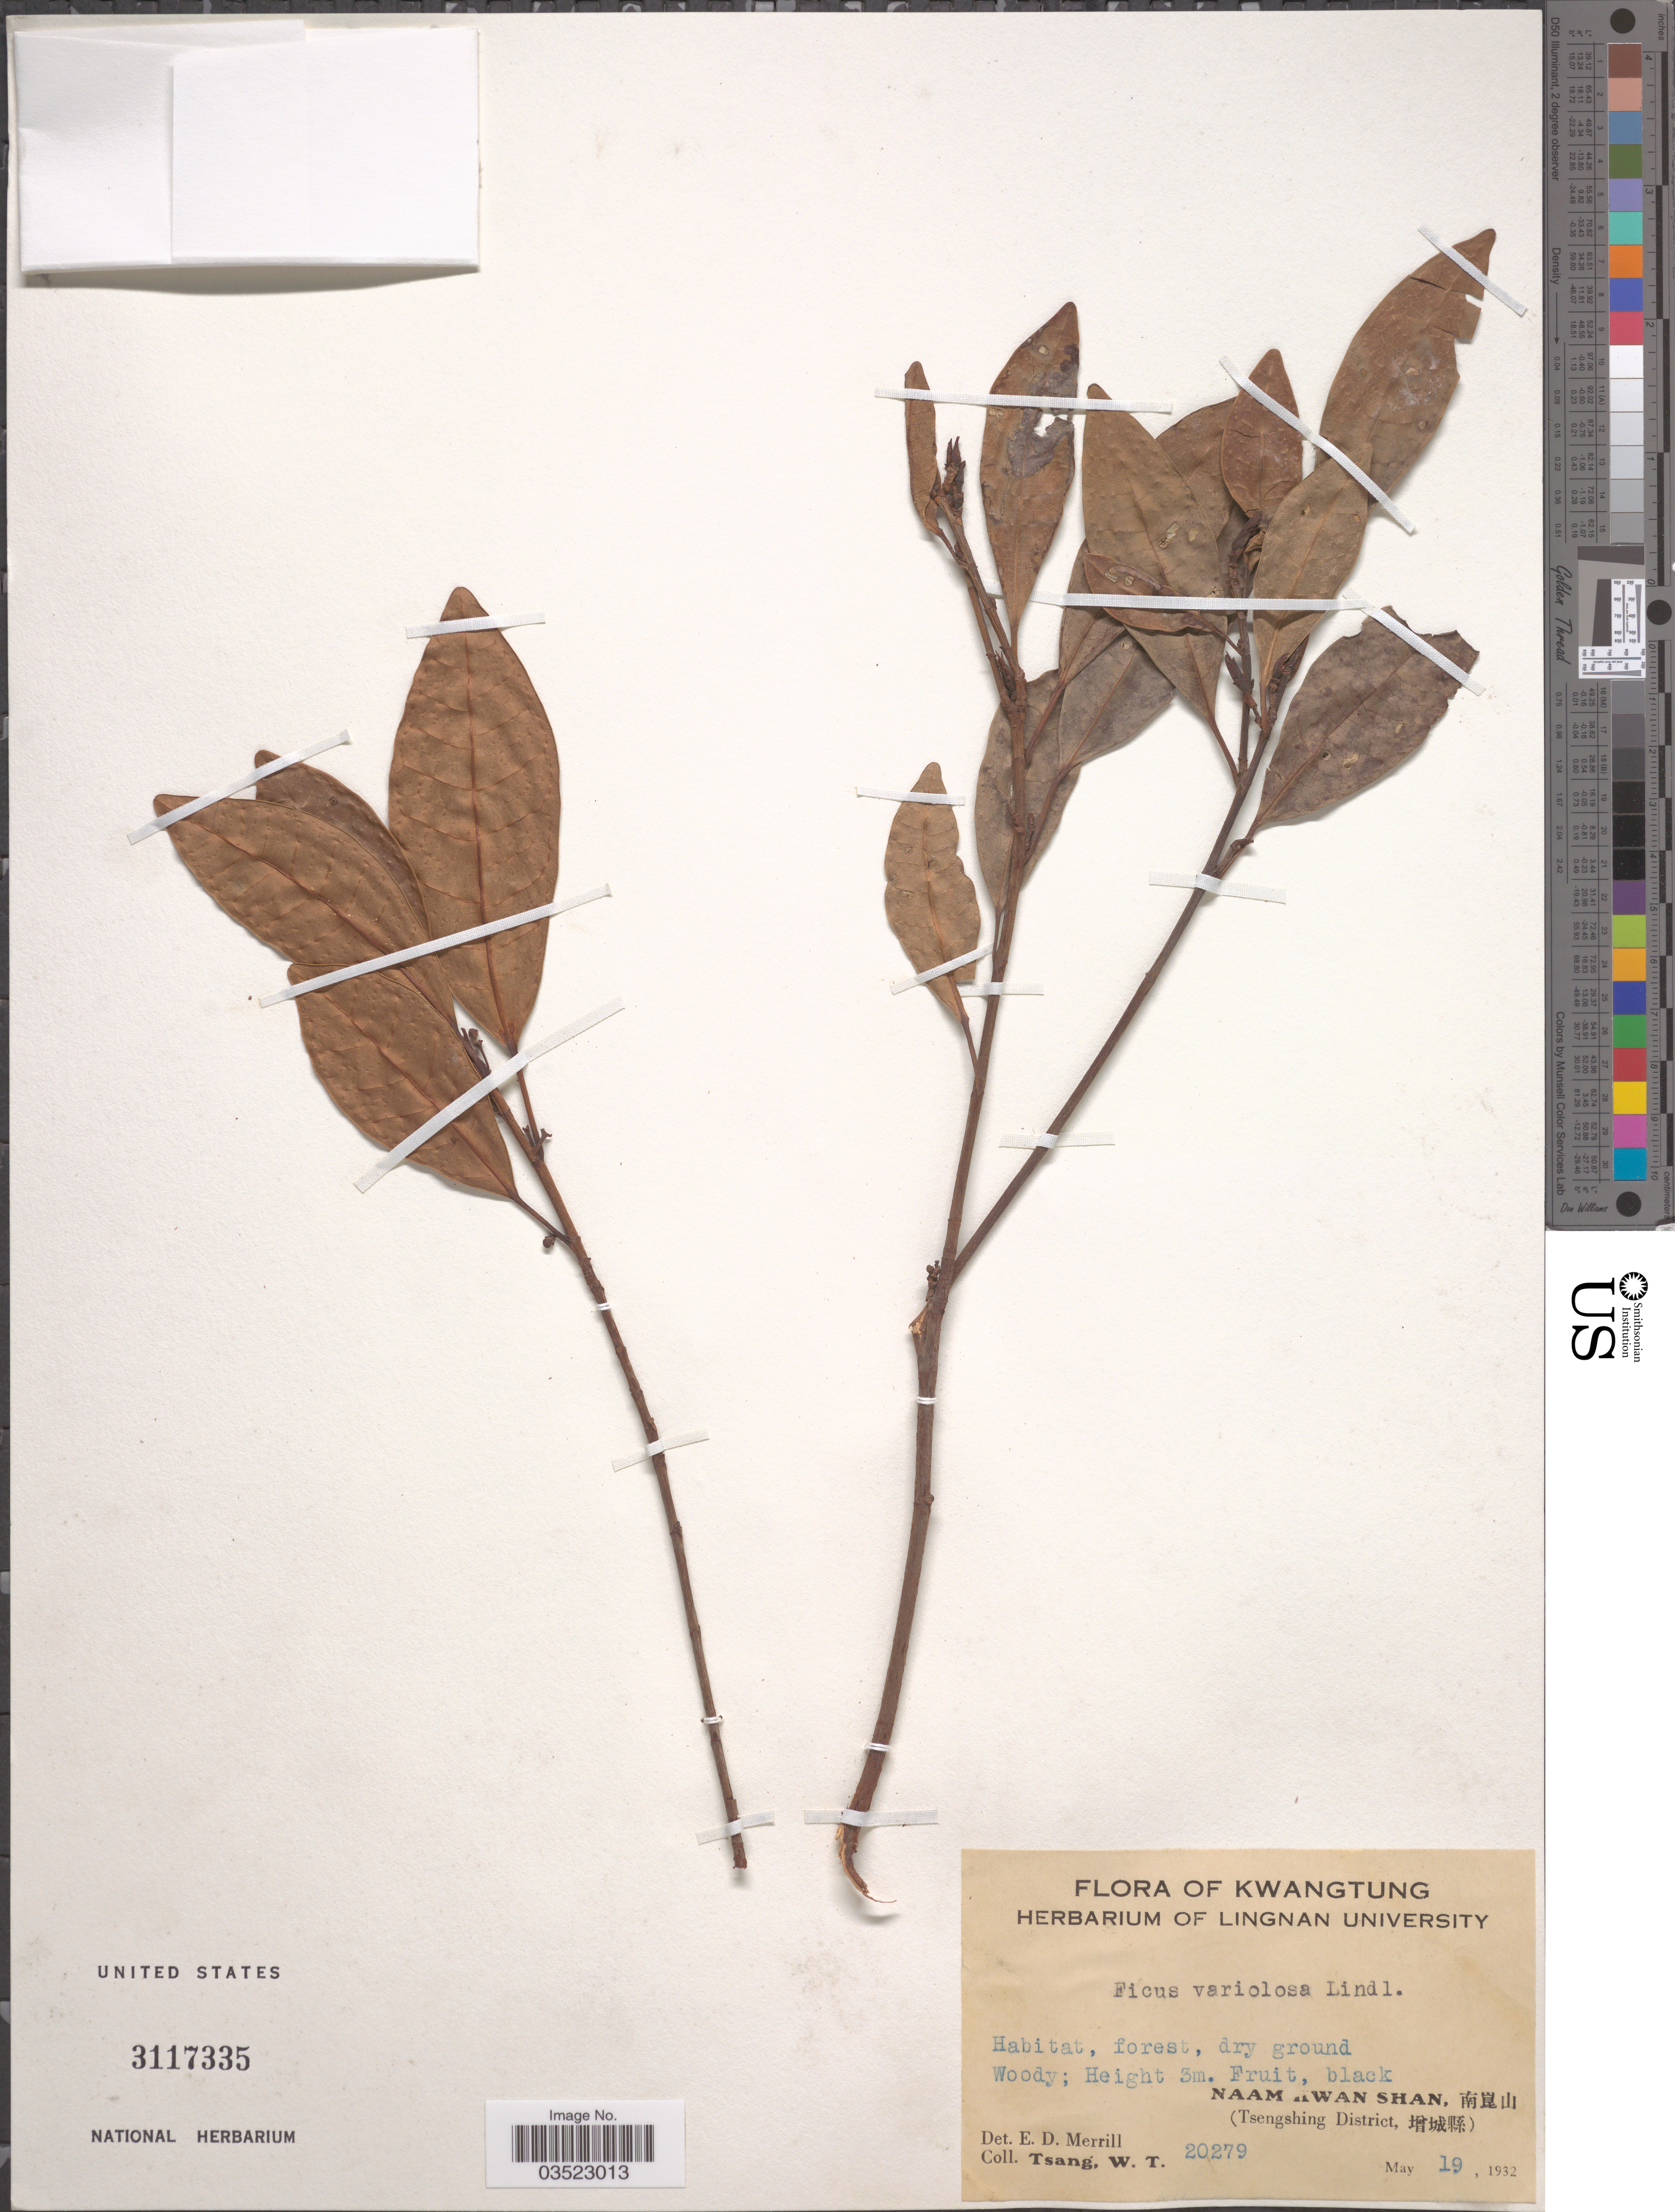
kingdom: Plantae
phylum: Tracheophyta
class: Magnoliopsida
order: Rosales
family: Moraceae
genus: Ficus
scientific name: Ficus variolosa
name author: Lindl. ex Benth.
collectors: W. T. Tsang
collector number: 20279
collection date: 1932-05-19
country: China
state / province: Guangdong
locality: Kwangtung. Naam Kwan Shan, X. (Tsengshing District, X).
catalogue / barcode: US 3117335